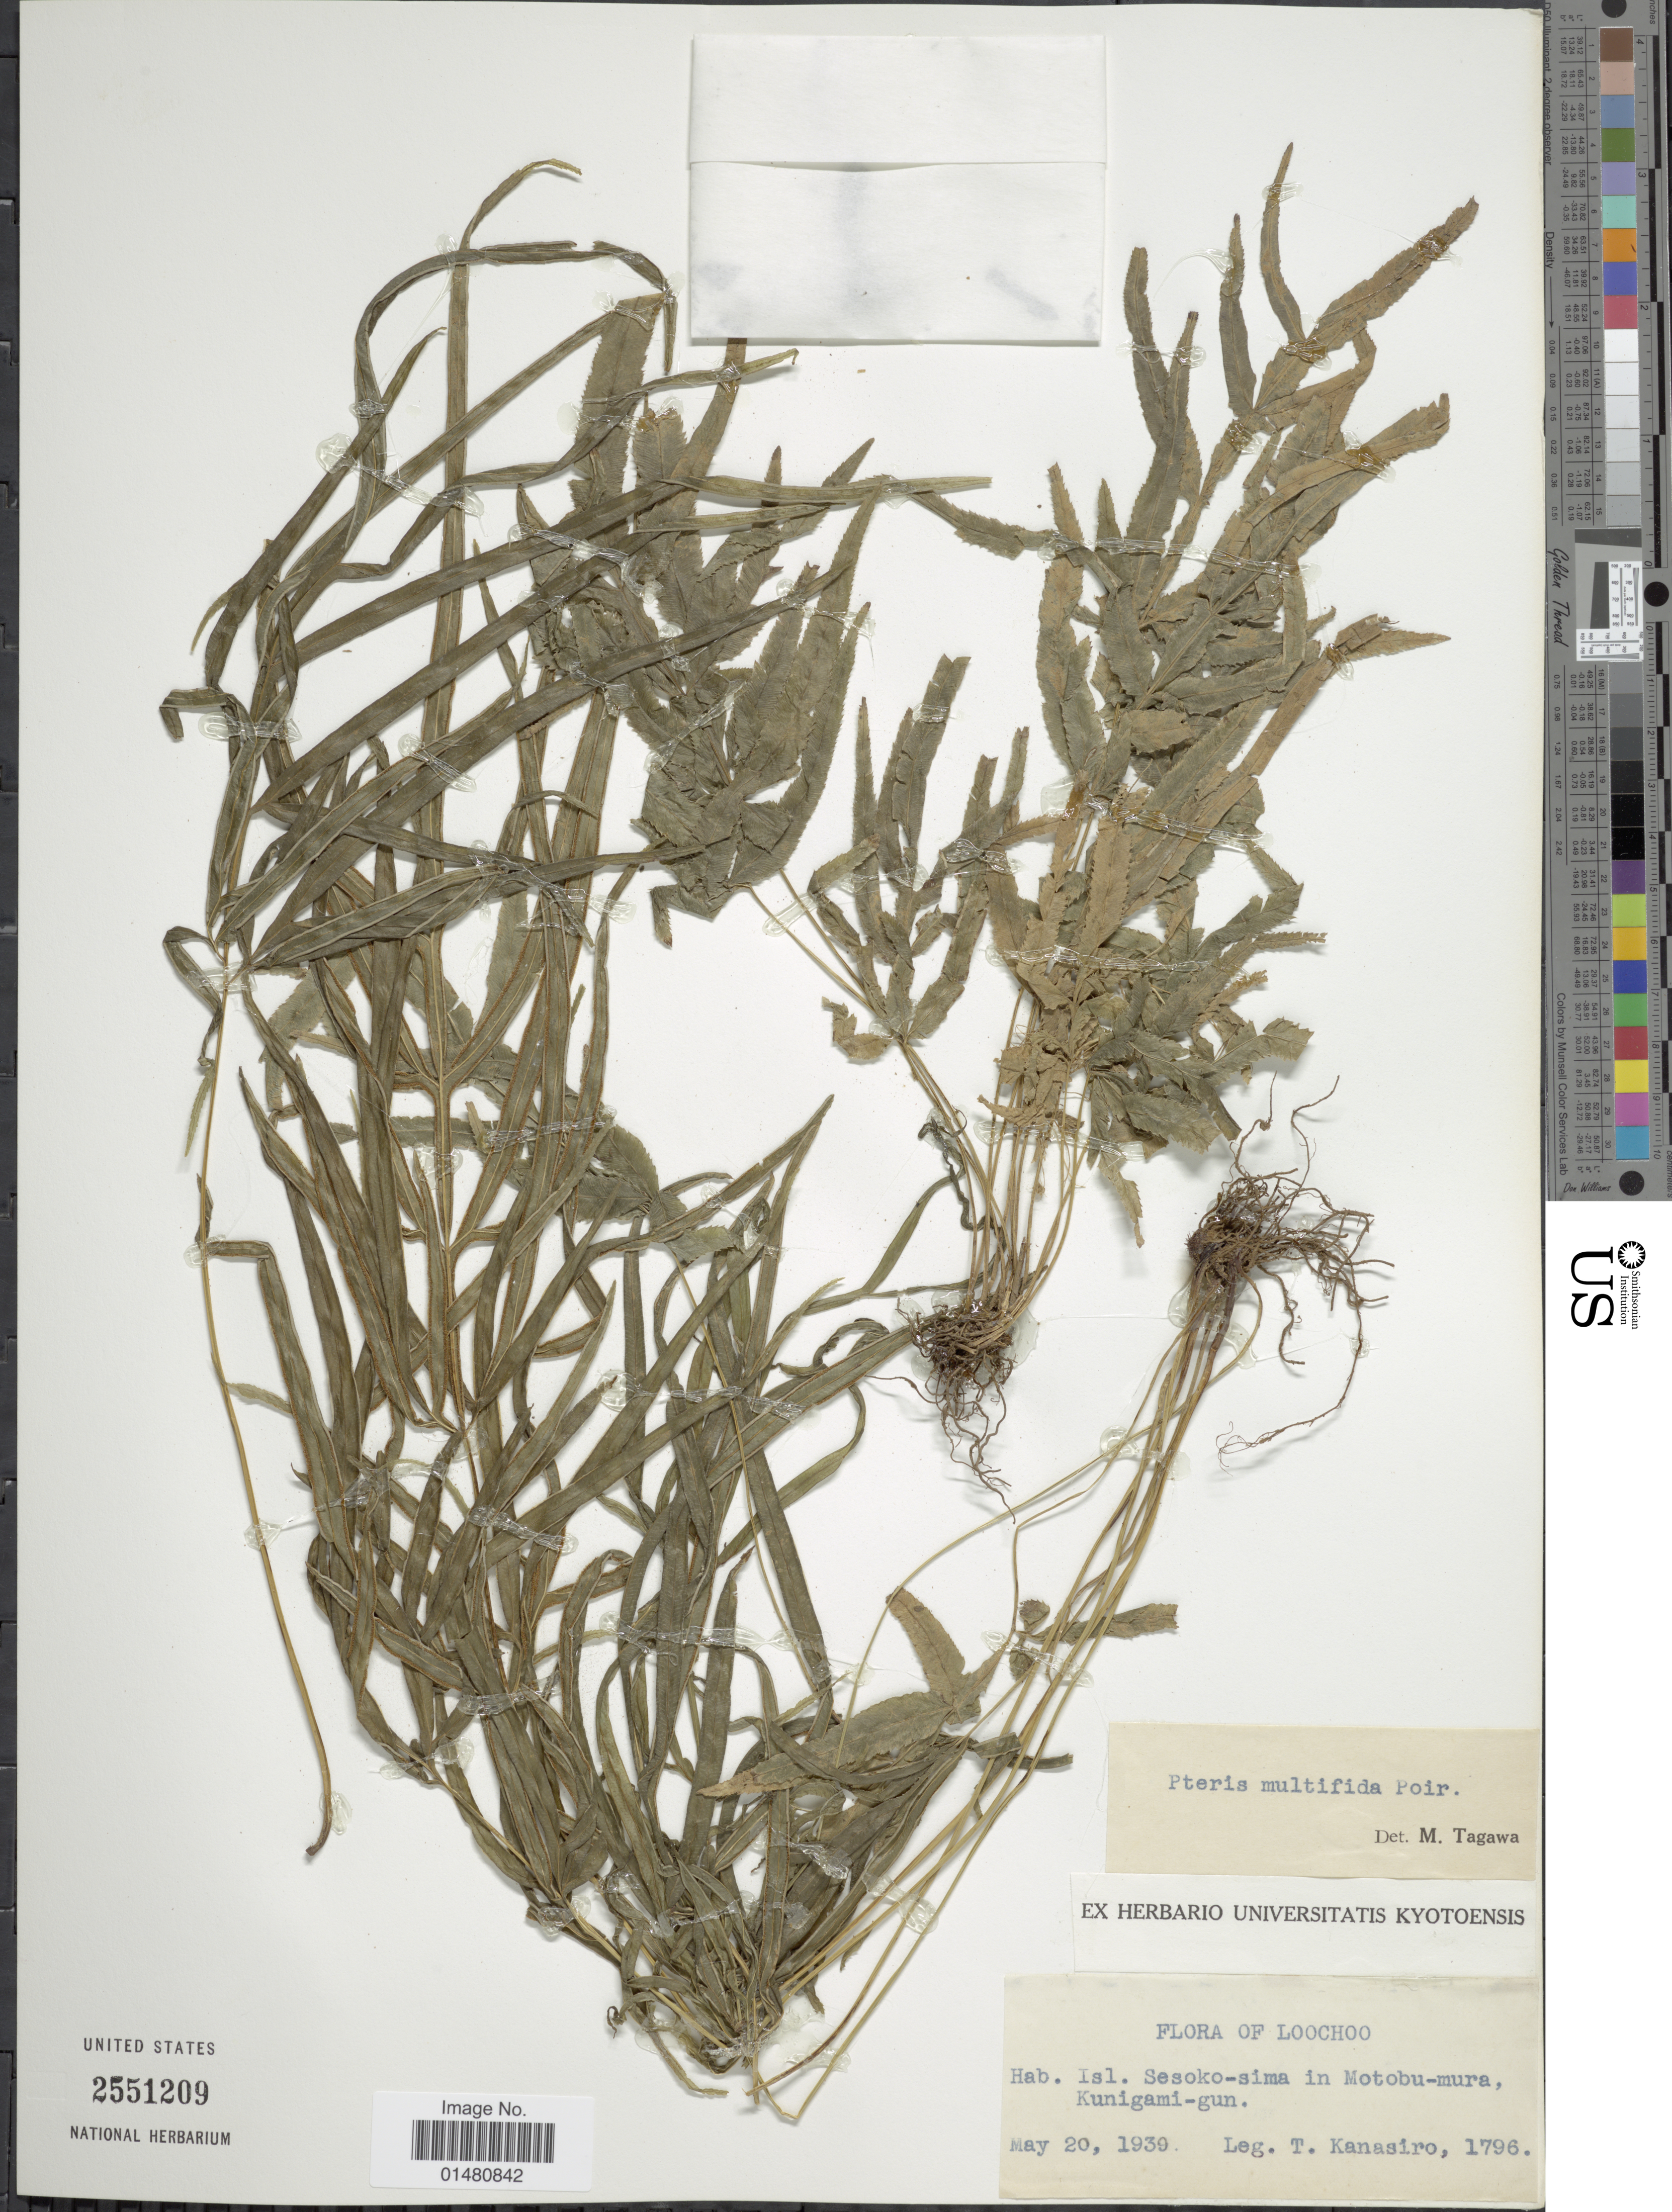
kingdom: Plantae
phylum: Tracheophyta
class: Polypodiopsida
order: Polypodiales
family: Pteridaceae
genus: Pteris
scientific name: Pteris multifida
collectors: T. Amano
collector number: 1796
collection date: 1939-05-20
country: Japan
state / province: Okinawa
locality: Loochoo, Isl. Sesoko-sima on Motobu-mura, Kunigami-gun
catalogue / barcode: US 2551209